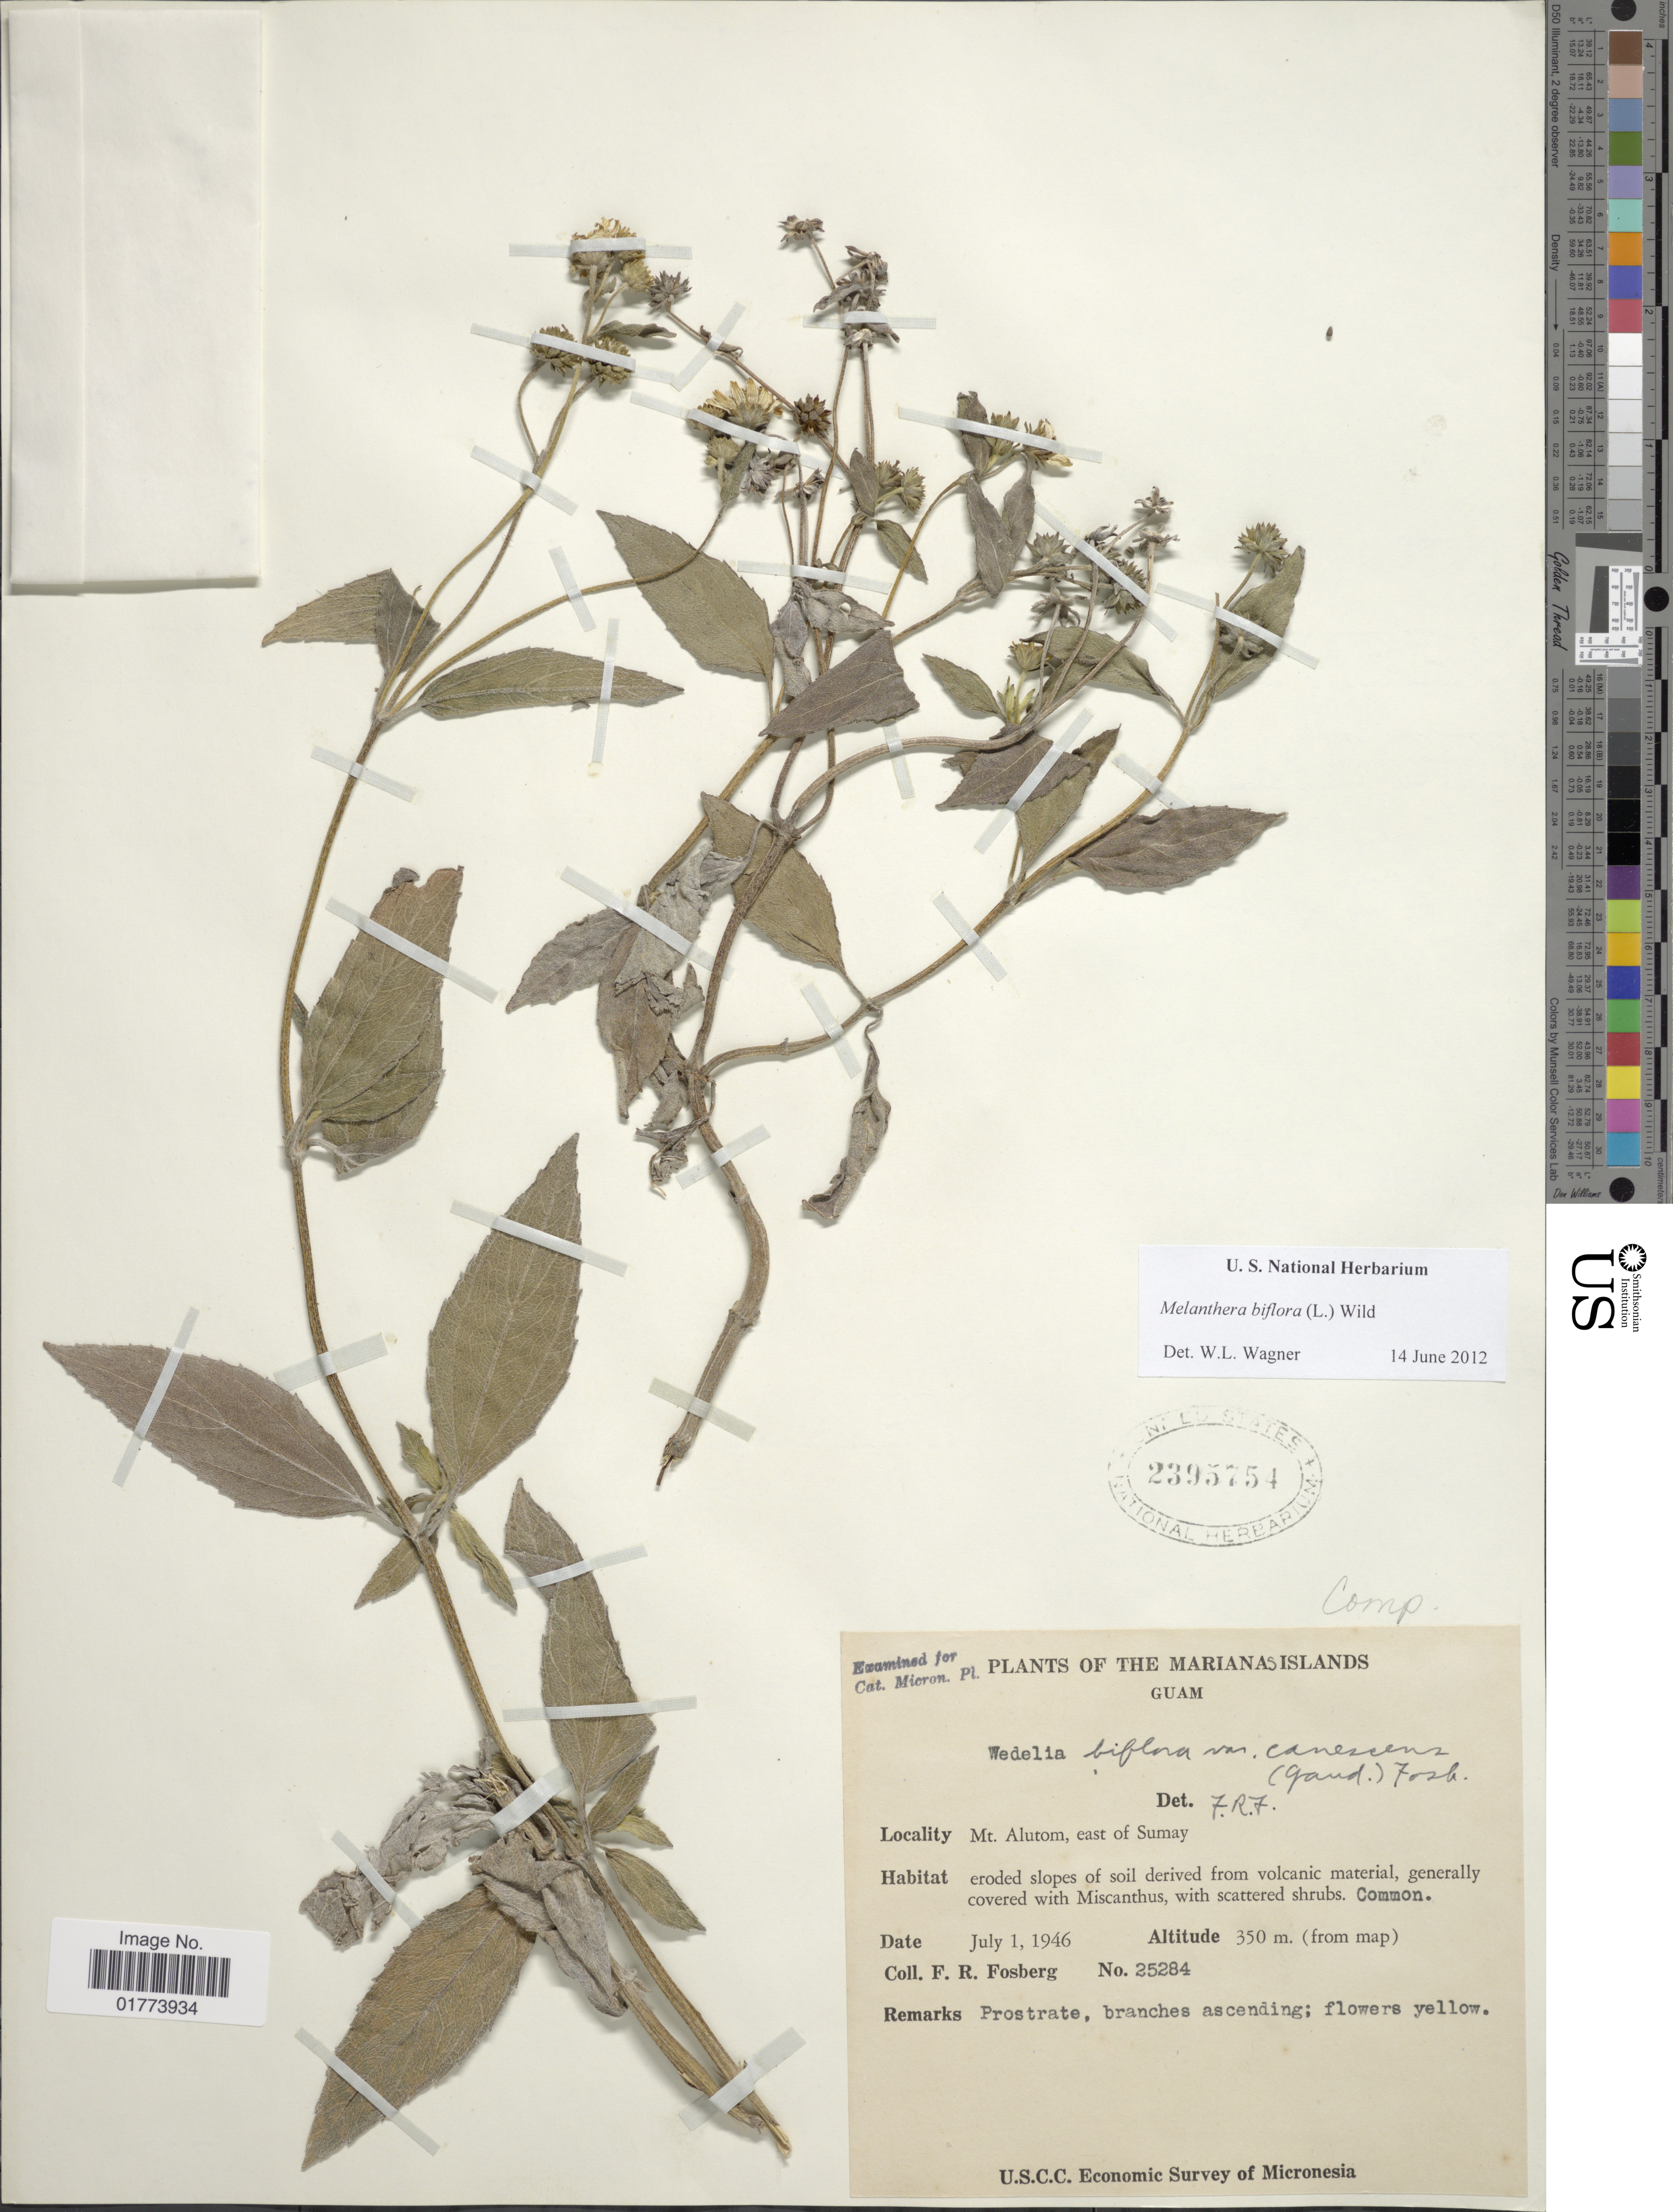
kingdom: Plantae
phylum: Tracheophyta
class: Magnoliopsida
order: Asterales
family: Asteraceae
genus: Wollastonia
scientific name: Wollastonia uniflora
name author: (Willd.) Orchard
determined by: Wagner, W. L., (BOT), Smithsonian Institution - National Museum of Natural History (UNITED STATES)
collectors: F. R. Fosberg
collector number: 25284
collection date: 1946-07-01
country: Guam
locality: Marianas Islands, Mt. Alutom, east of Sunnay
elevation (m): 350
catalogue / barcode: US 2395754